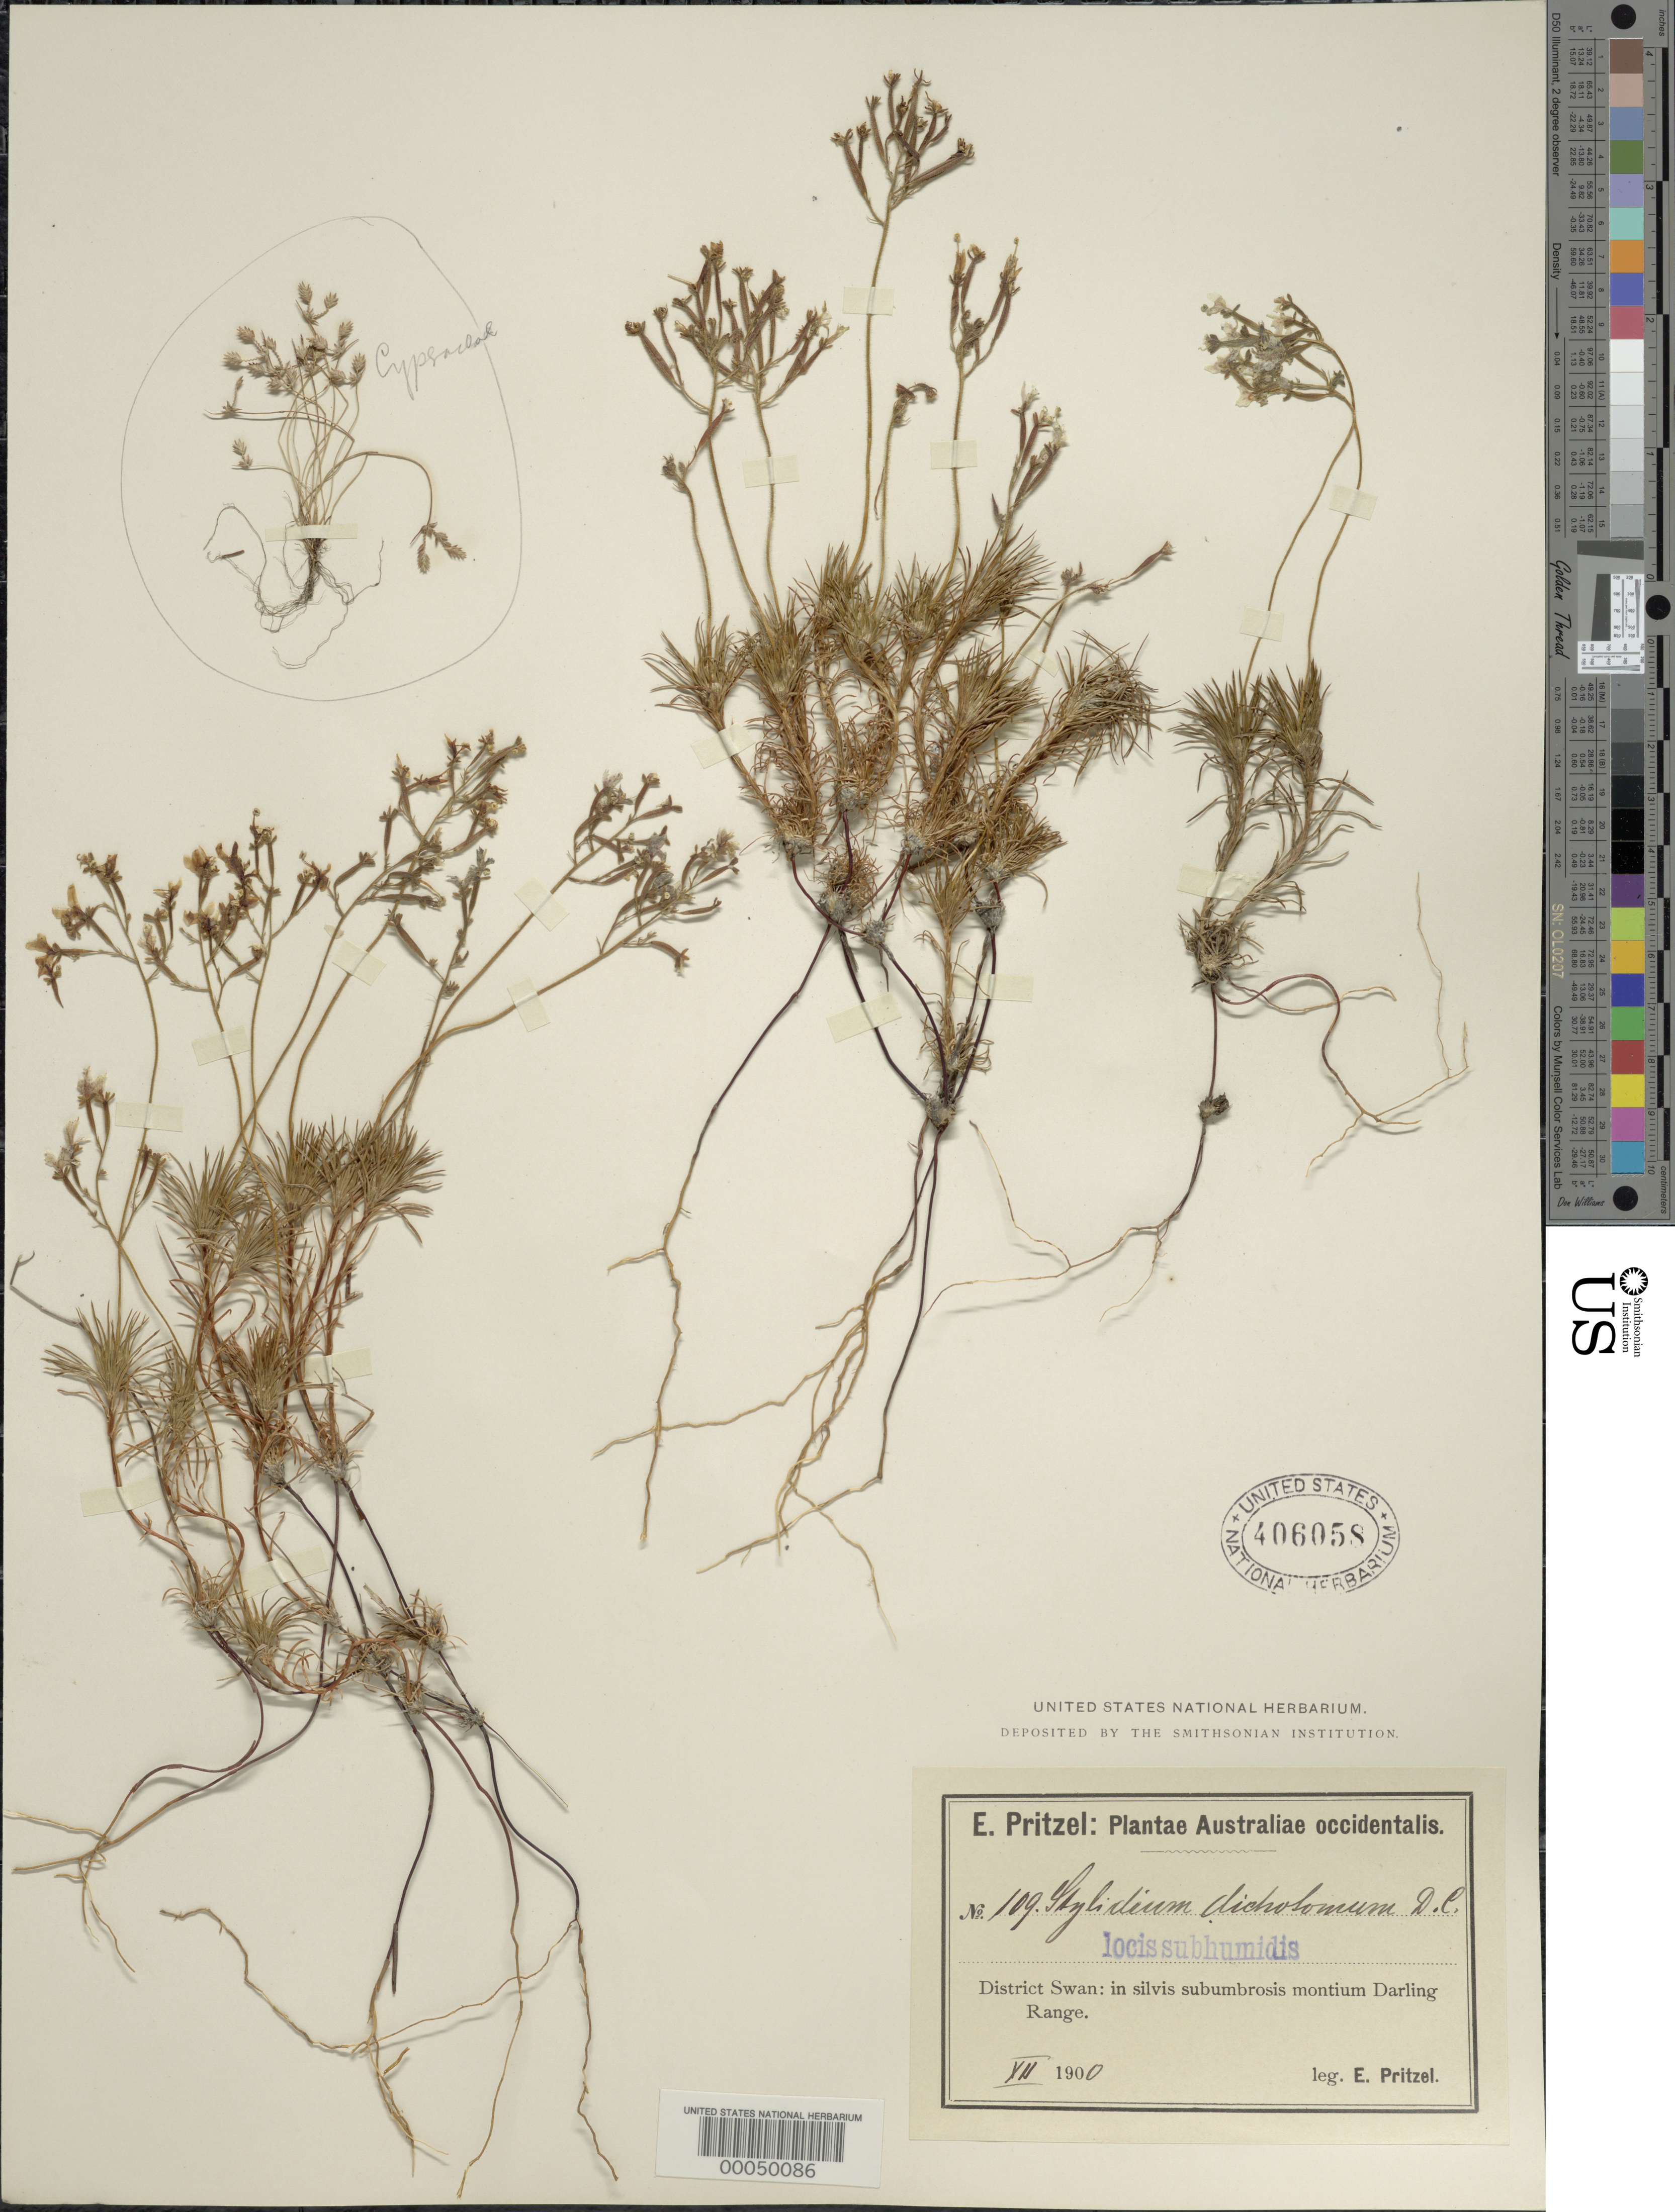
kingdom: Plantae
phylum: Tracheophyta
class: Magnoliopsida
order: Asterales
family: Stylidiaceae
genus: Stylidium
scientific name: Stylidium dichotomum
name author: DC.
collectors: E. G. Pritzel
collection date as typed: Jul 1900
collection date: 1900-07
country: Australia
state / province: Western Australia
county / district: Swan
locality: Darling range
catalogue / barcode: US 406058